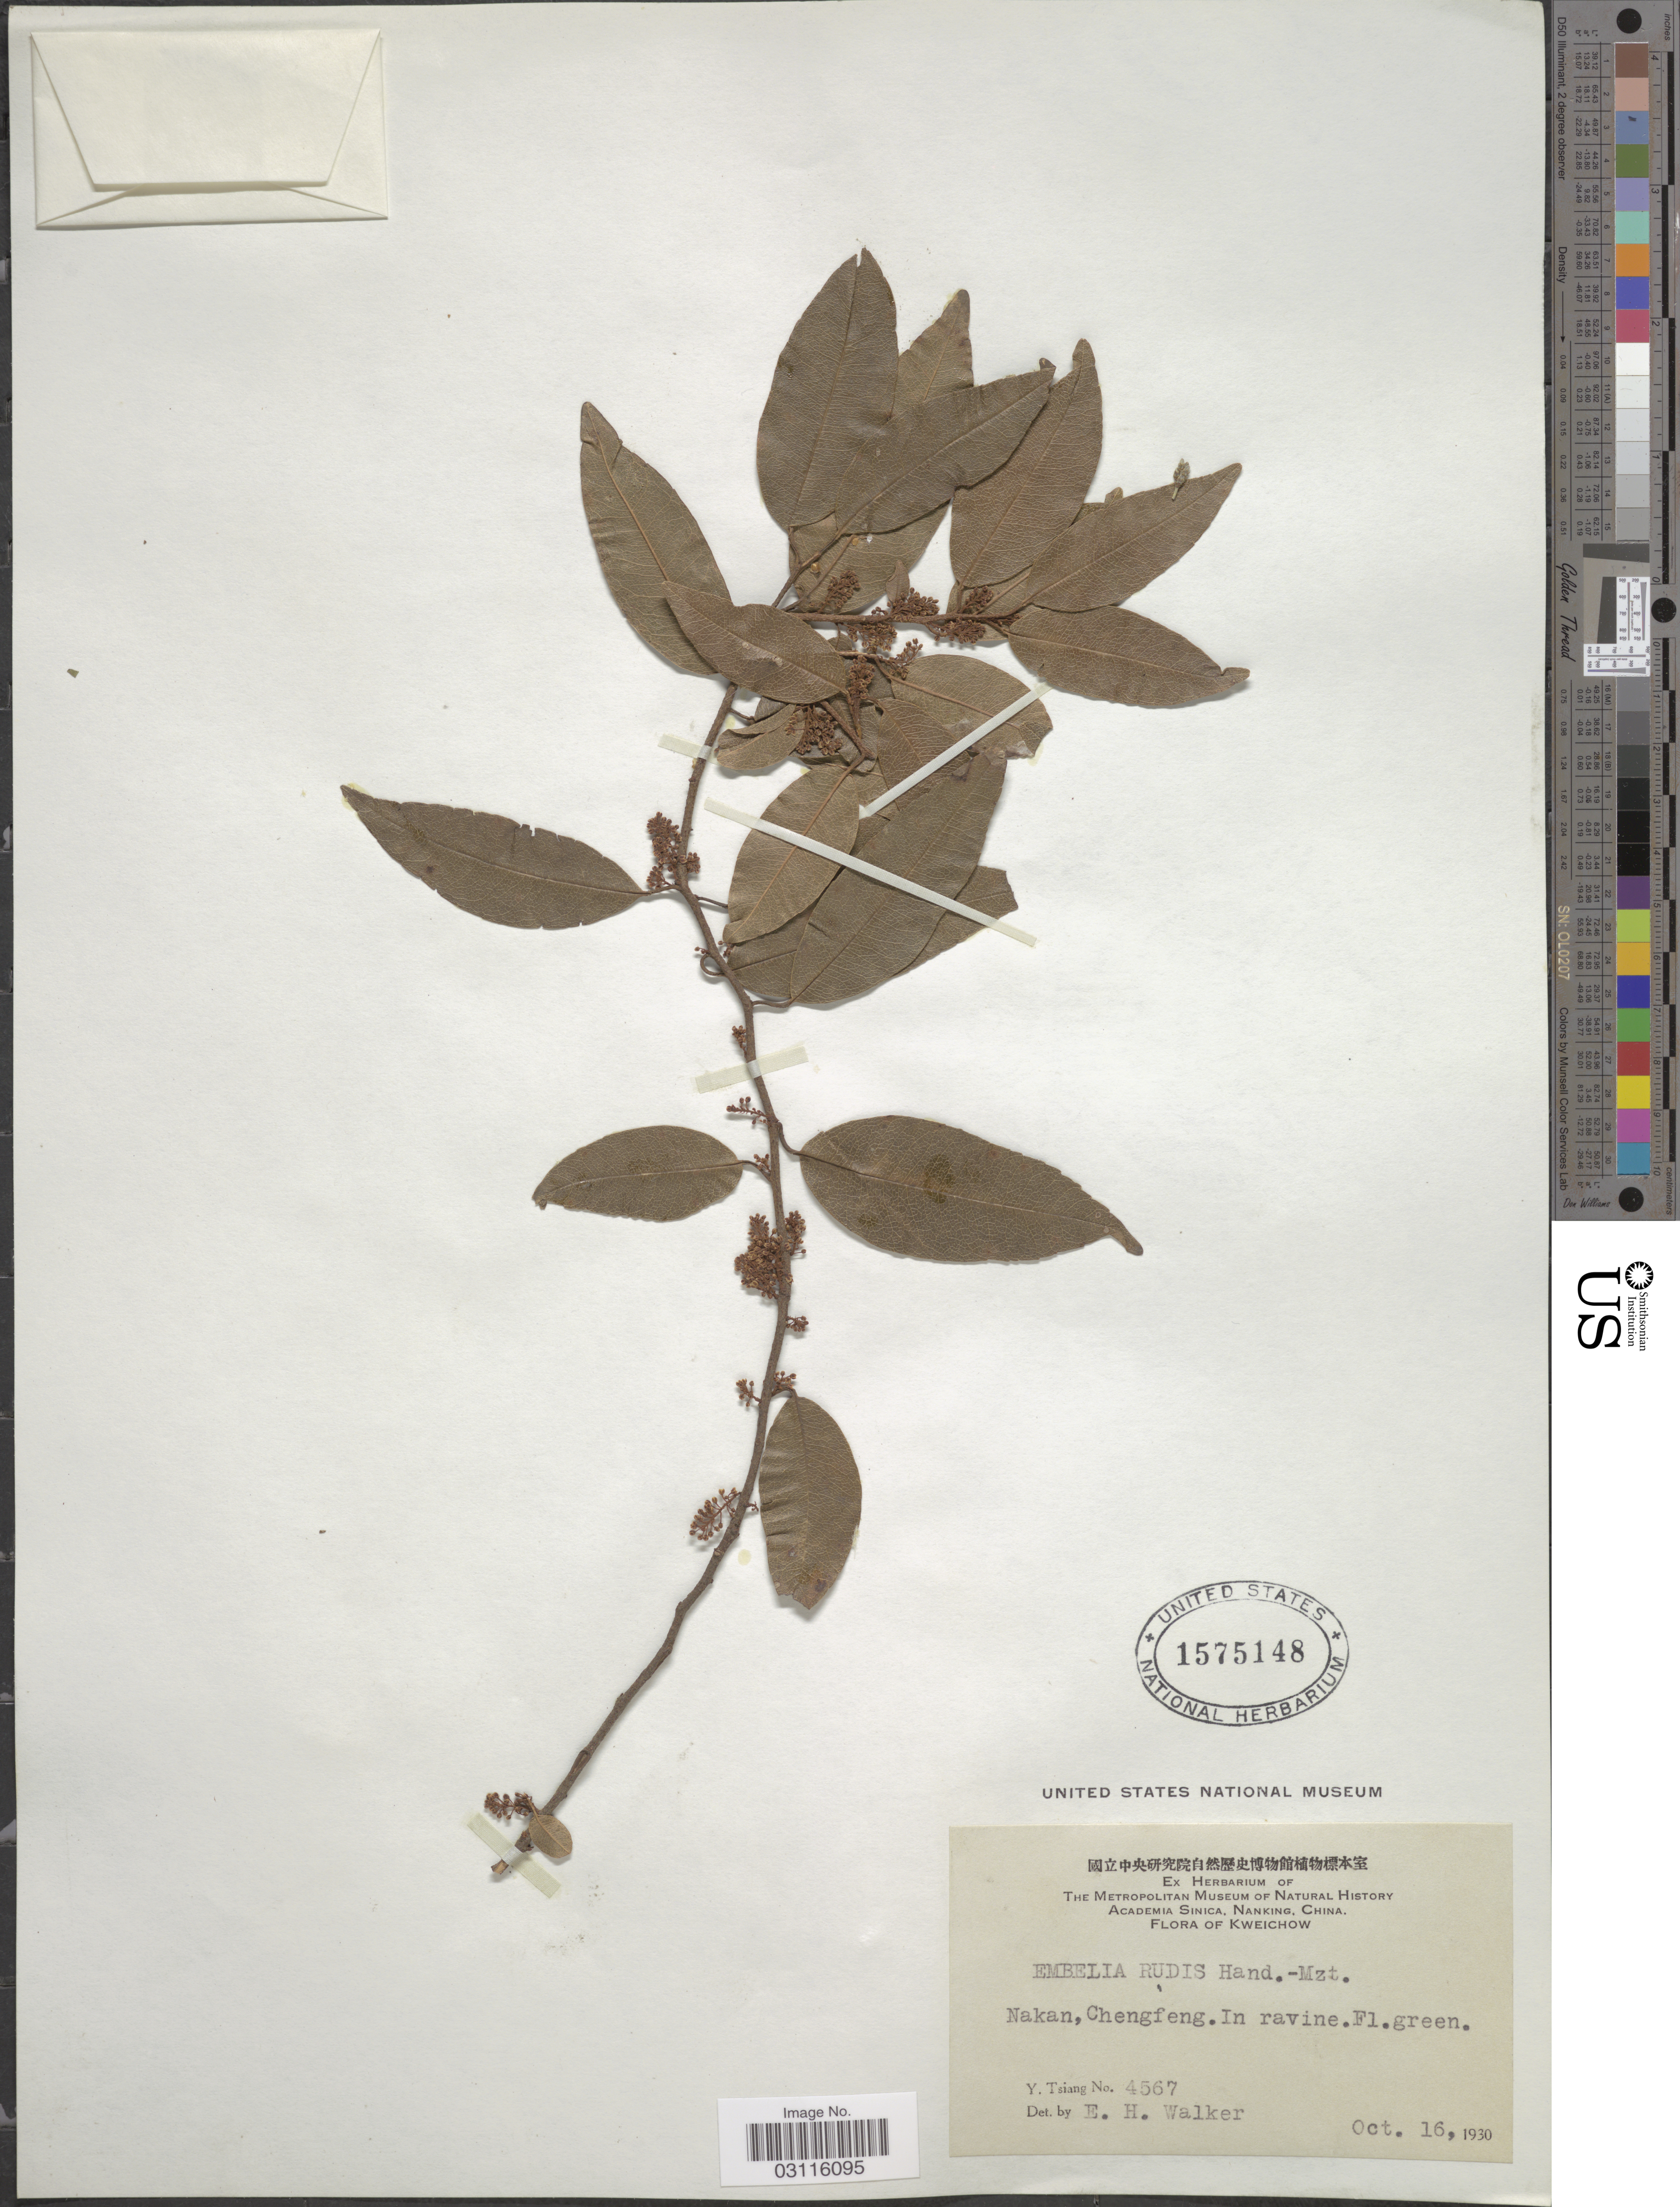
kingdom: Plantae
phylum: Tracheophyta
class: Magnoliopsida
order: Ericales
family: Primulaceae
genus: Embelia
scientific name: Embelia rudis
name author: Hand.-Mazz.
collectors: Y. Tsiang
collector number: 4567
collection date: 1930-10-16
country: China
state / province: Guizhou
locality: Kweichow, Nakan, Chengfeng.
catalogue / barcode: US 1575148